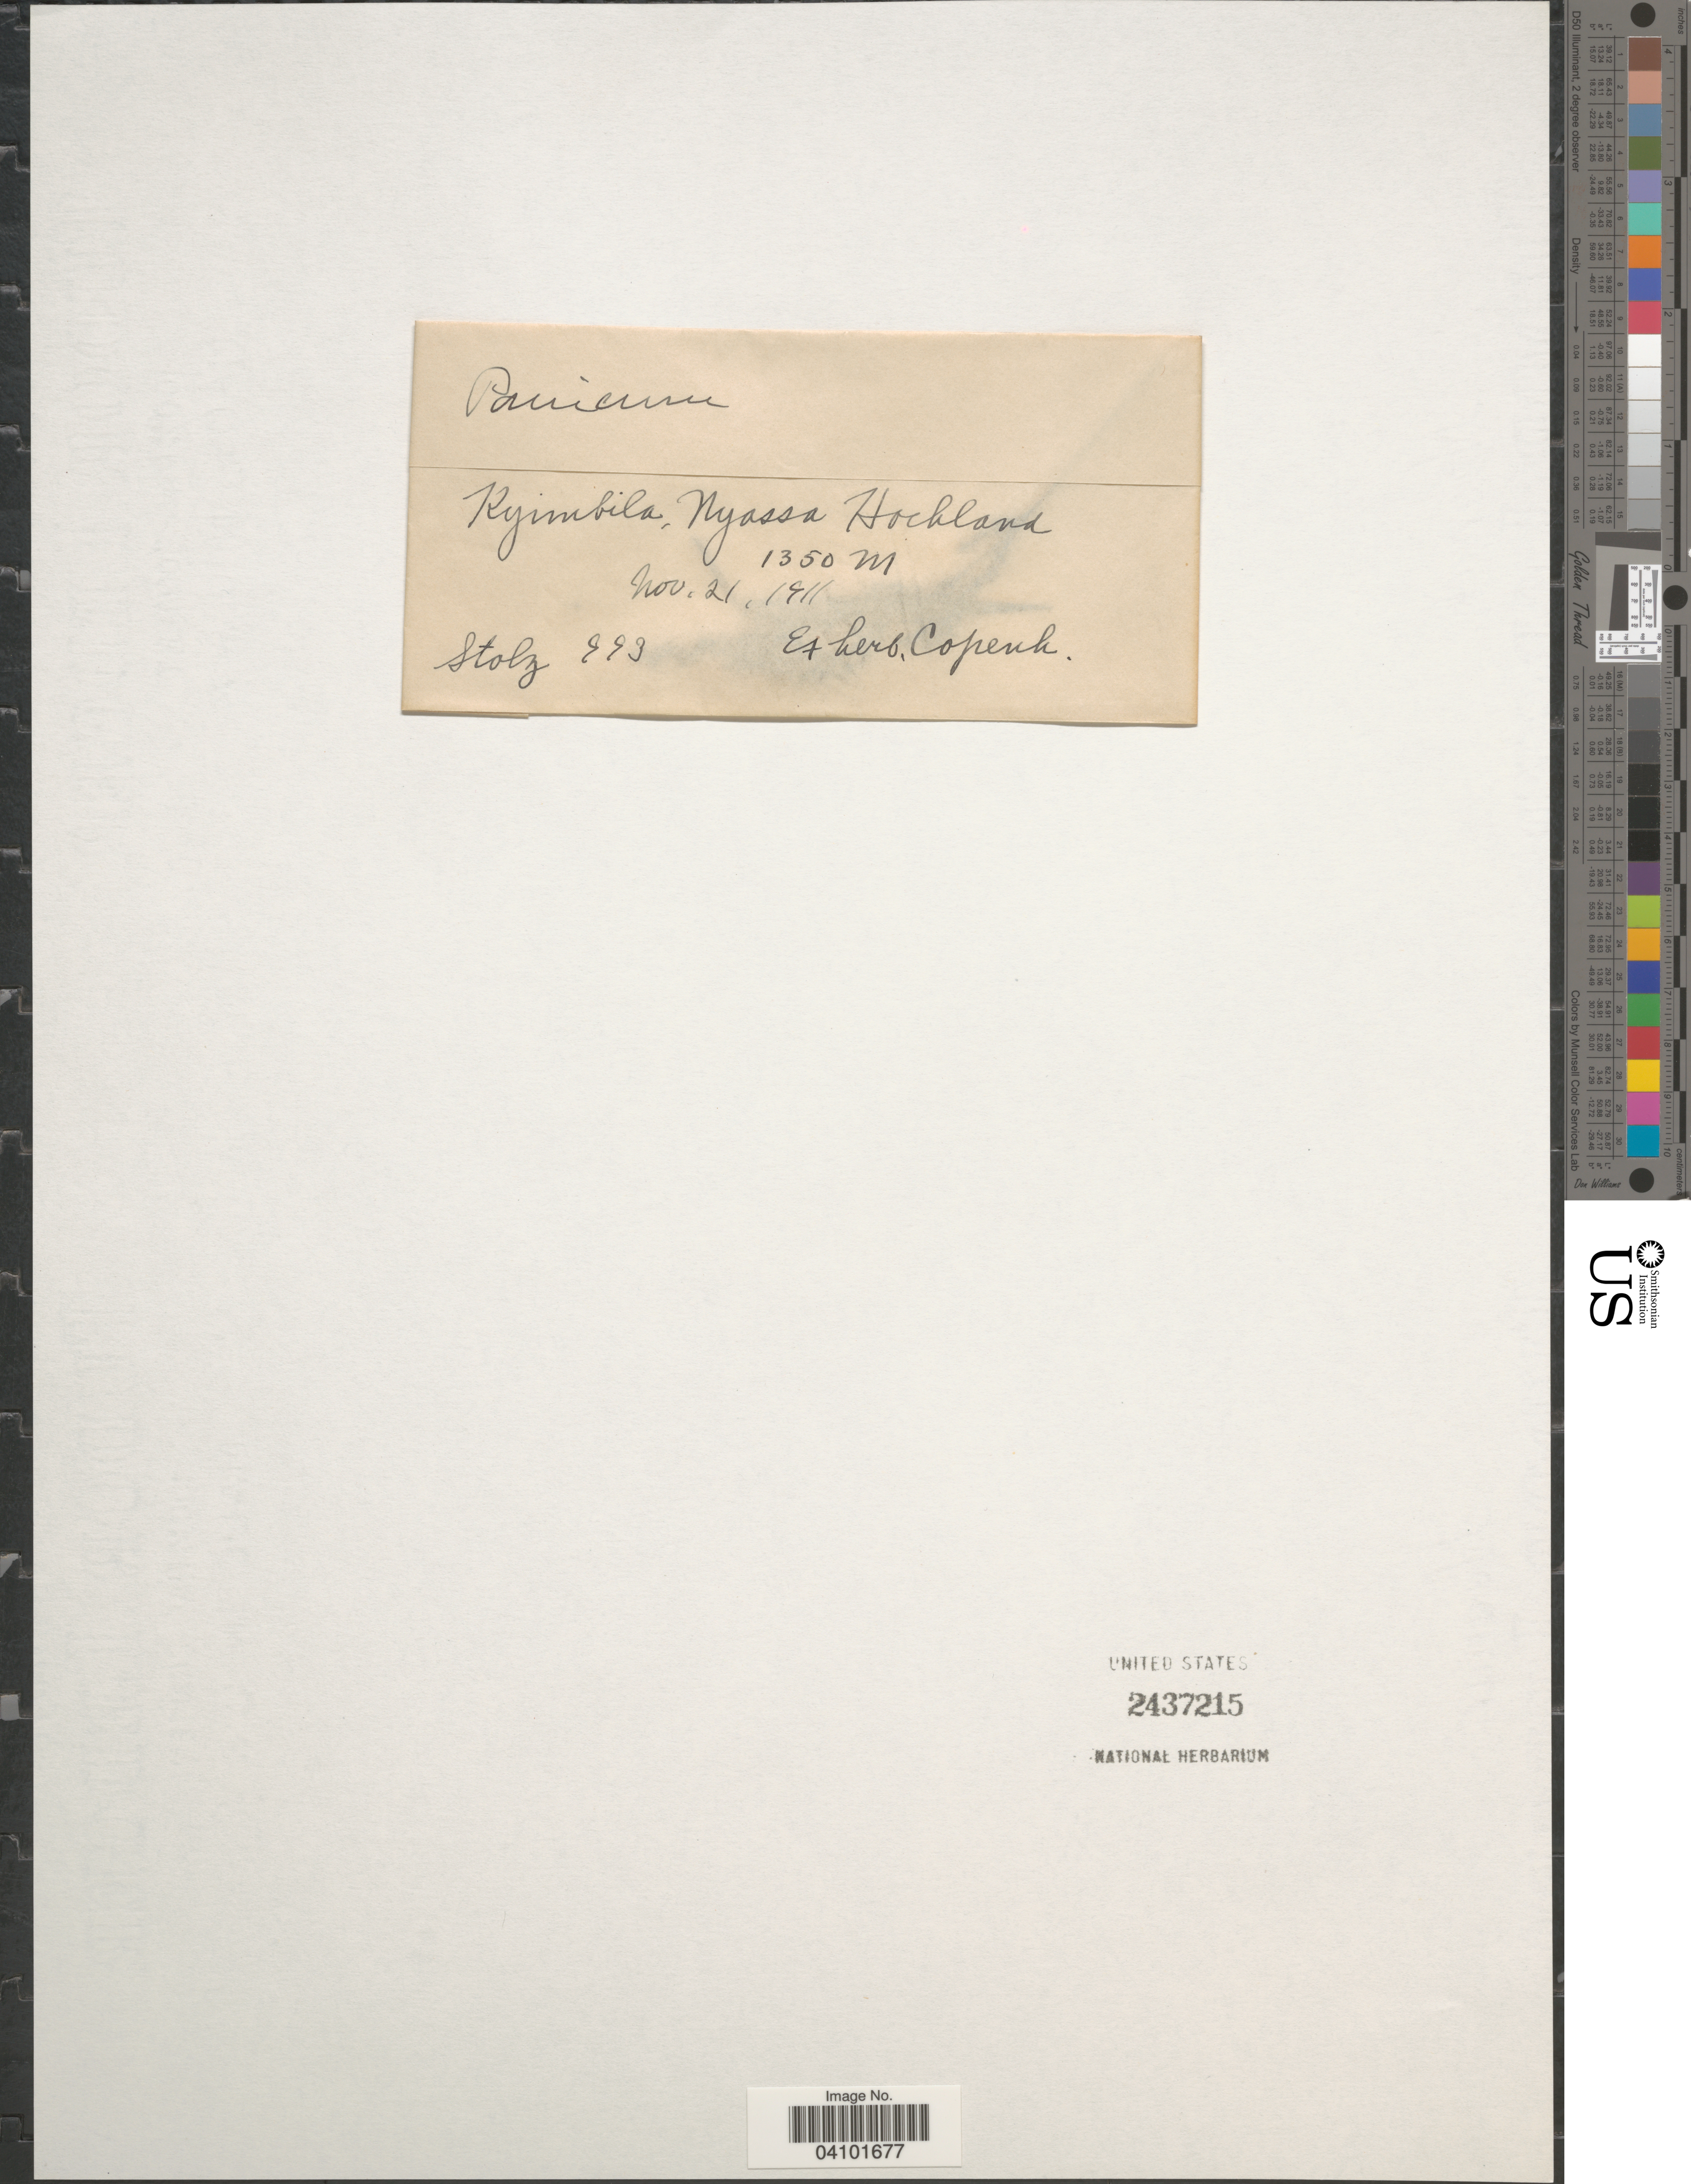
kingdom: Plantae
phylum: Tracheophyta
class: Liliopsida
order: Poales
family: Poaceae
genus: Panicum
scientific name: Panicum sp.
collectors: Stolz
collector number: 993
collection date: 1911-11-21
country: Tanzania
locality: Kyimbila, Nyassa Hochland.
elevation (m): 1350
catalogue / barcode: US 2437215